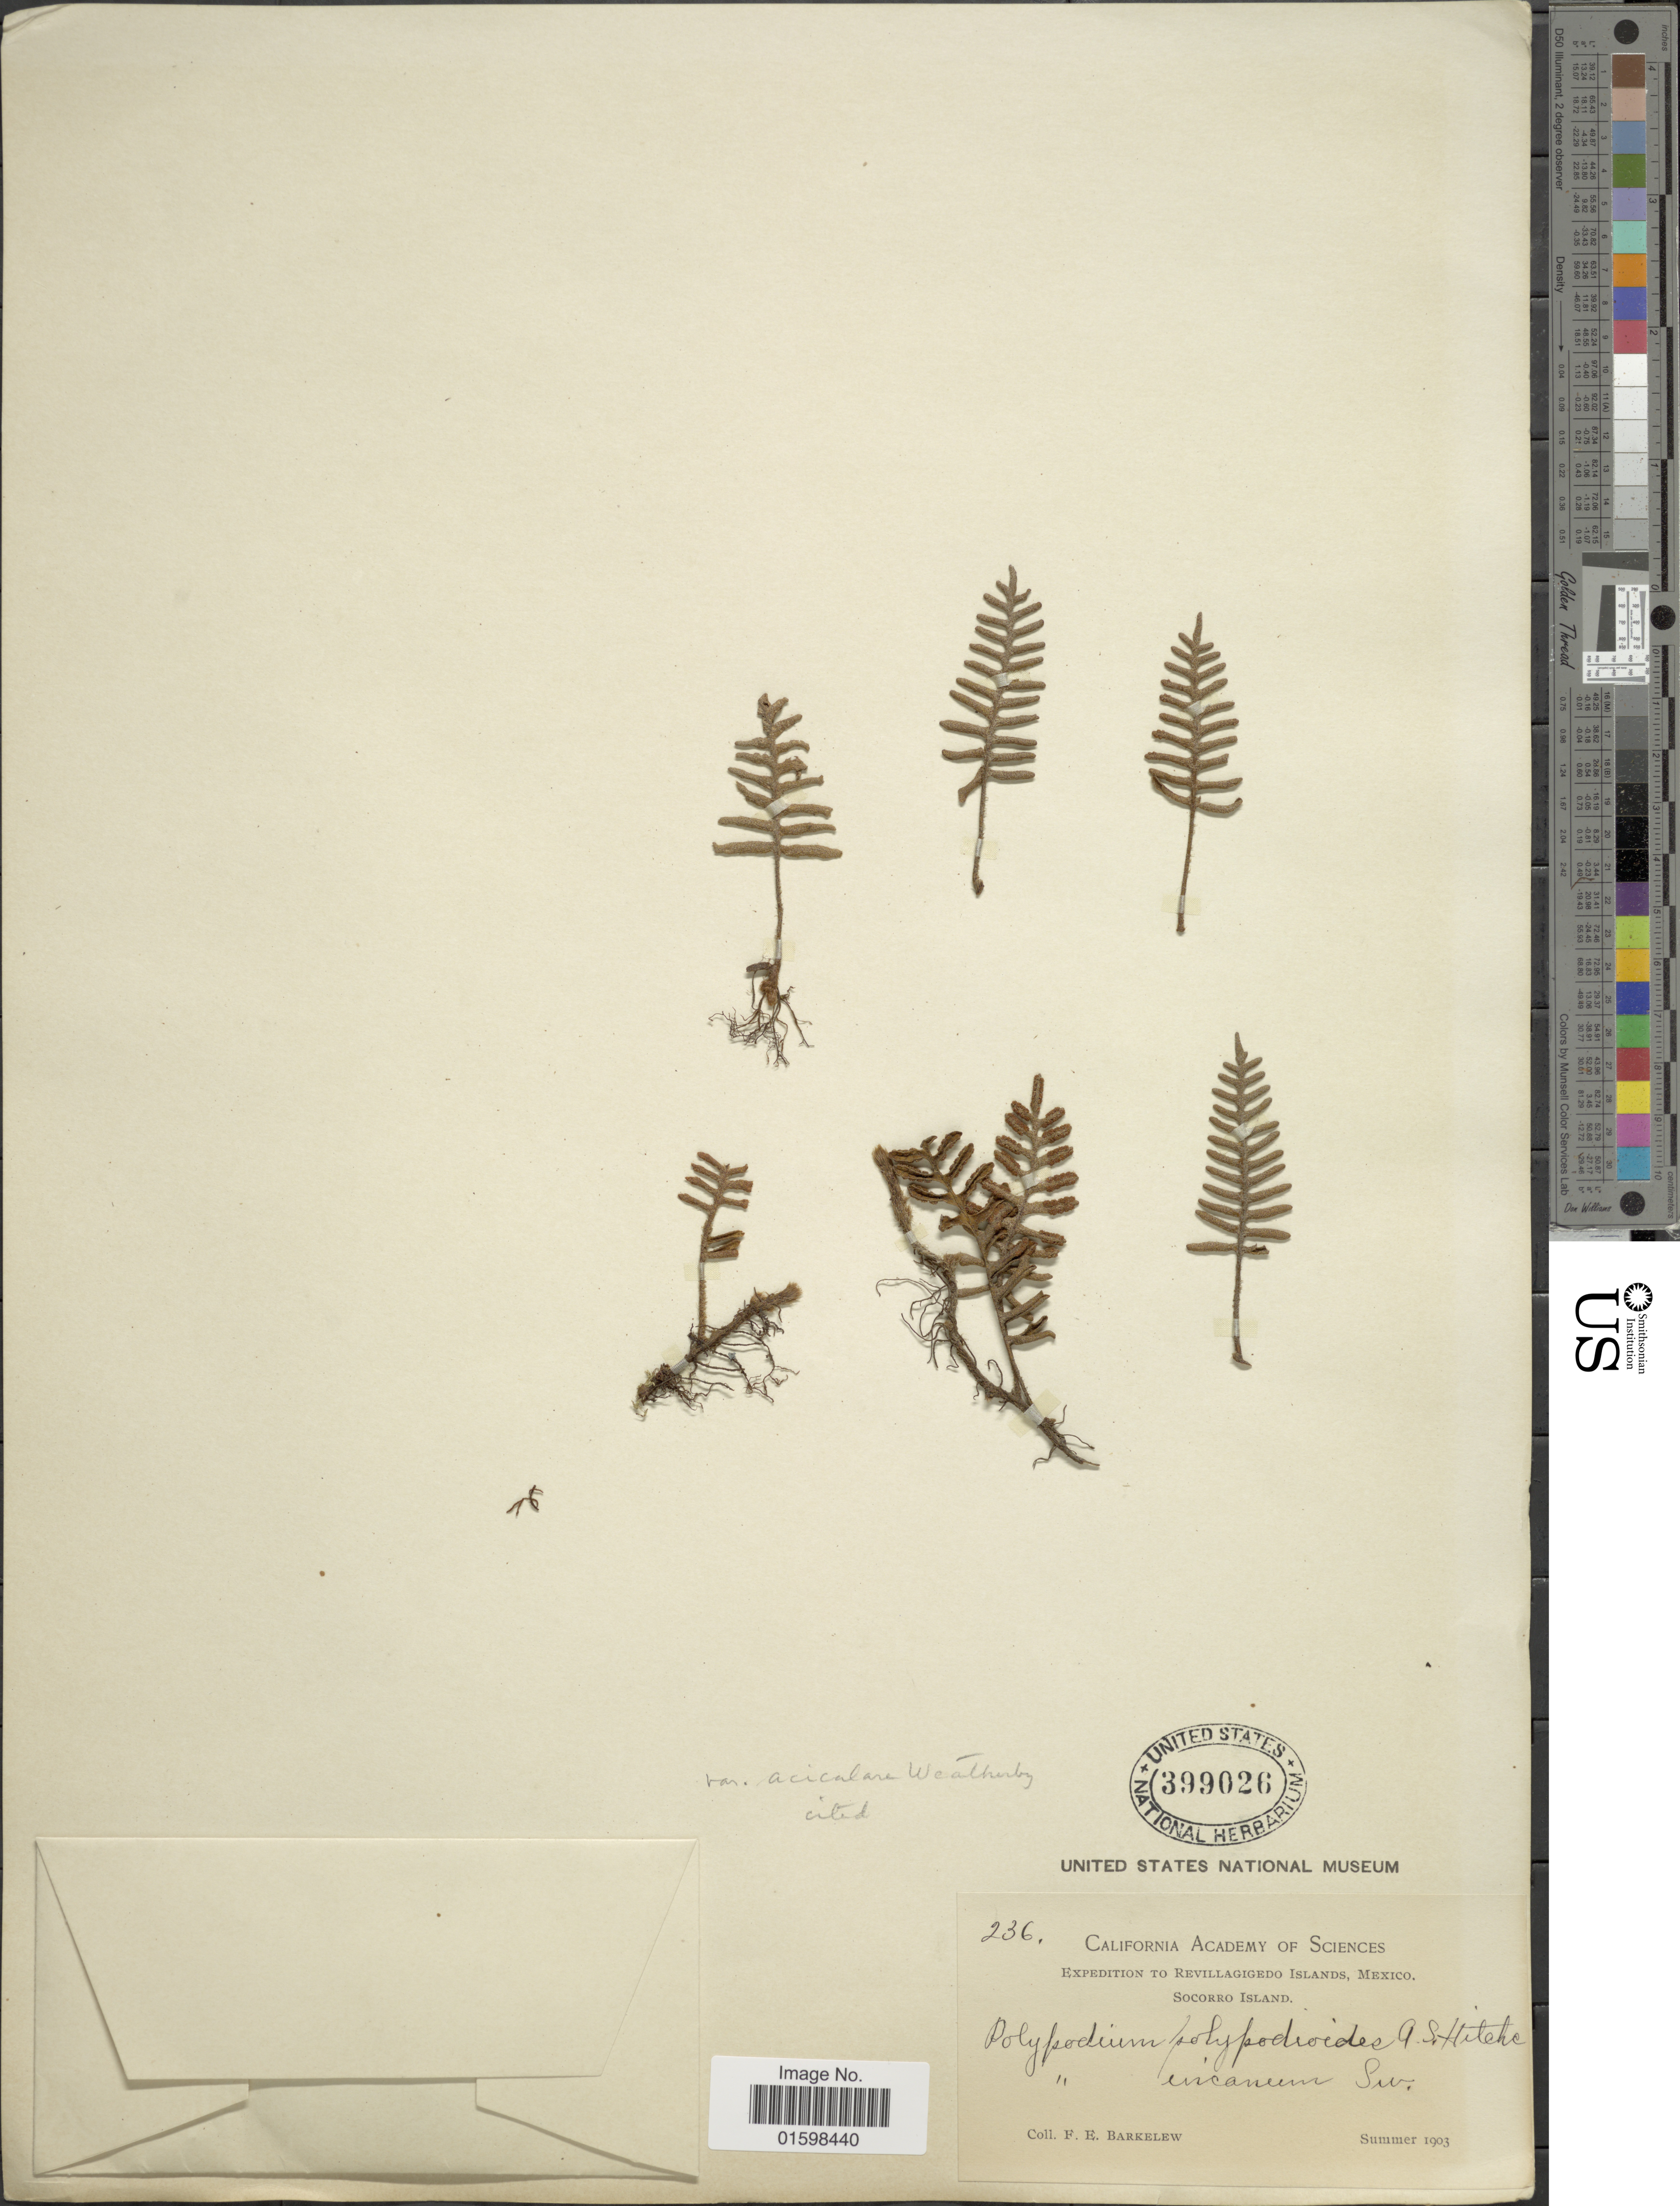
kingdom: Plantae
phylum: Tracheophyta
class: Polypodiopsida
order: Polypodiales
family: Polypodiaceae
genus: Pleopeltis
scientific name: Pleopeltis polypodioides var. acicularis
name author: (Weath.) E.G. Andrews & Windham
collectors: F. Barkelew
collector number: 236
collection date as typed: Summer 1903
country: Mexico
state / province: Colima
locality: Revillagigedo Oslands, Socorro Island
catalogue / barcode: US 399026